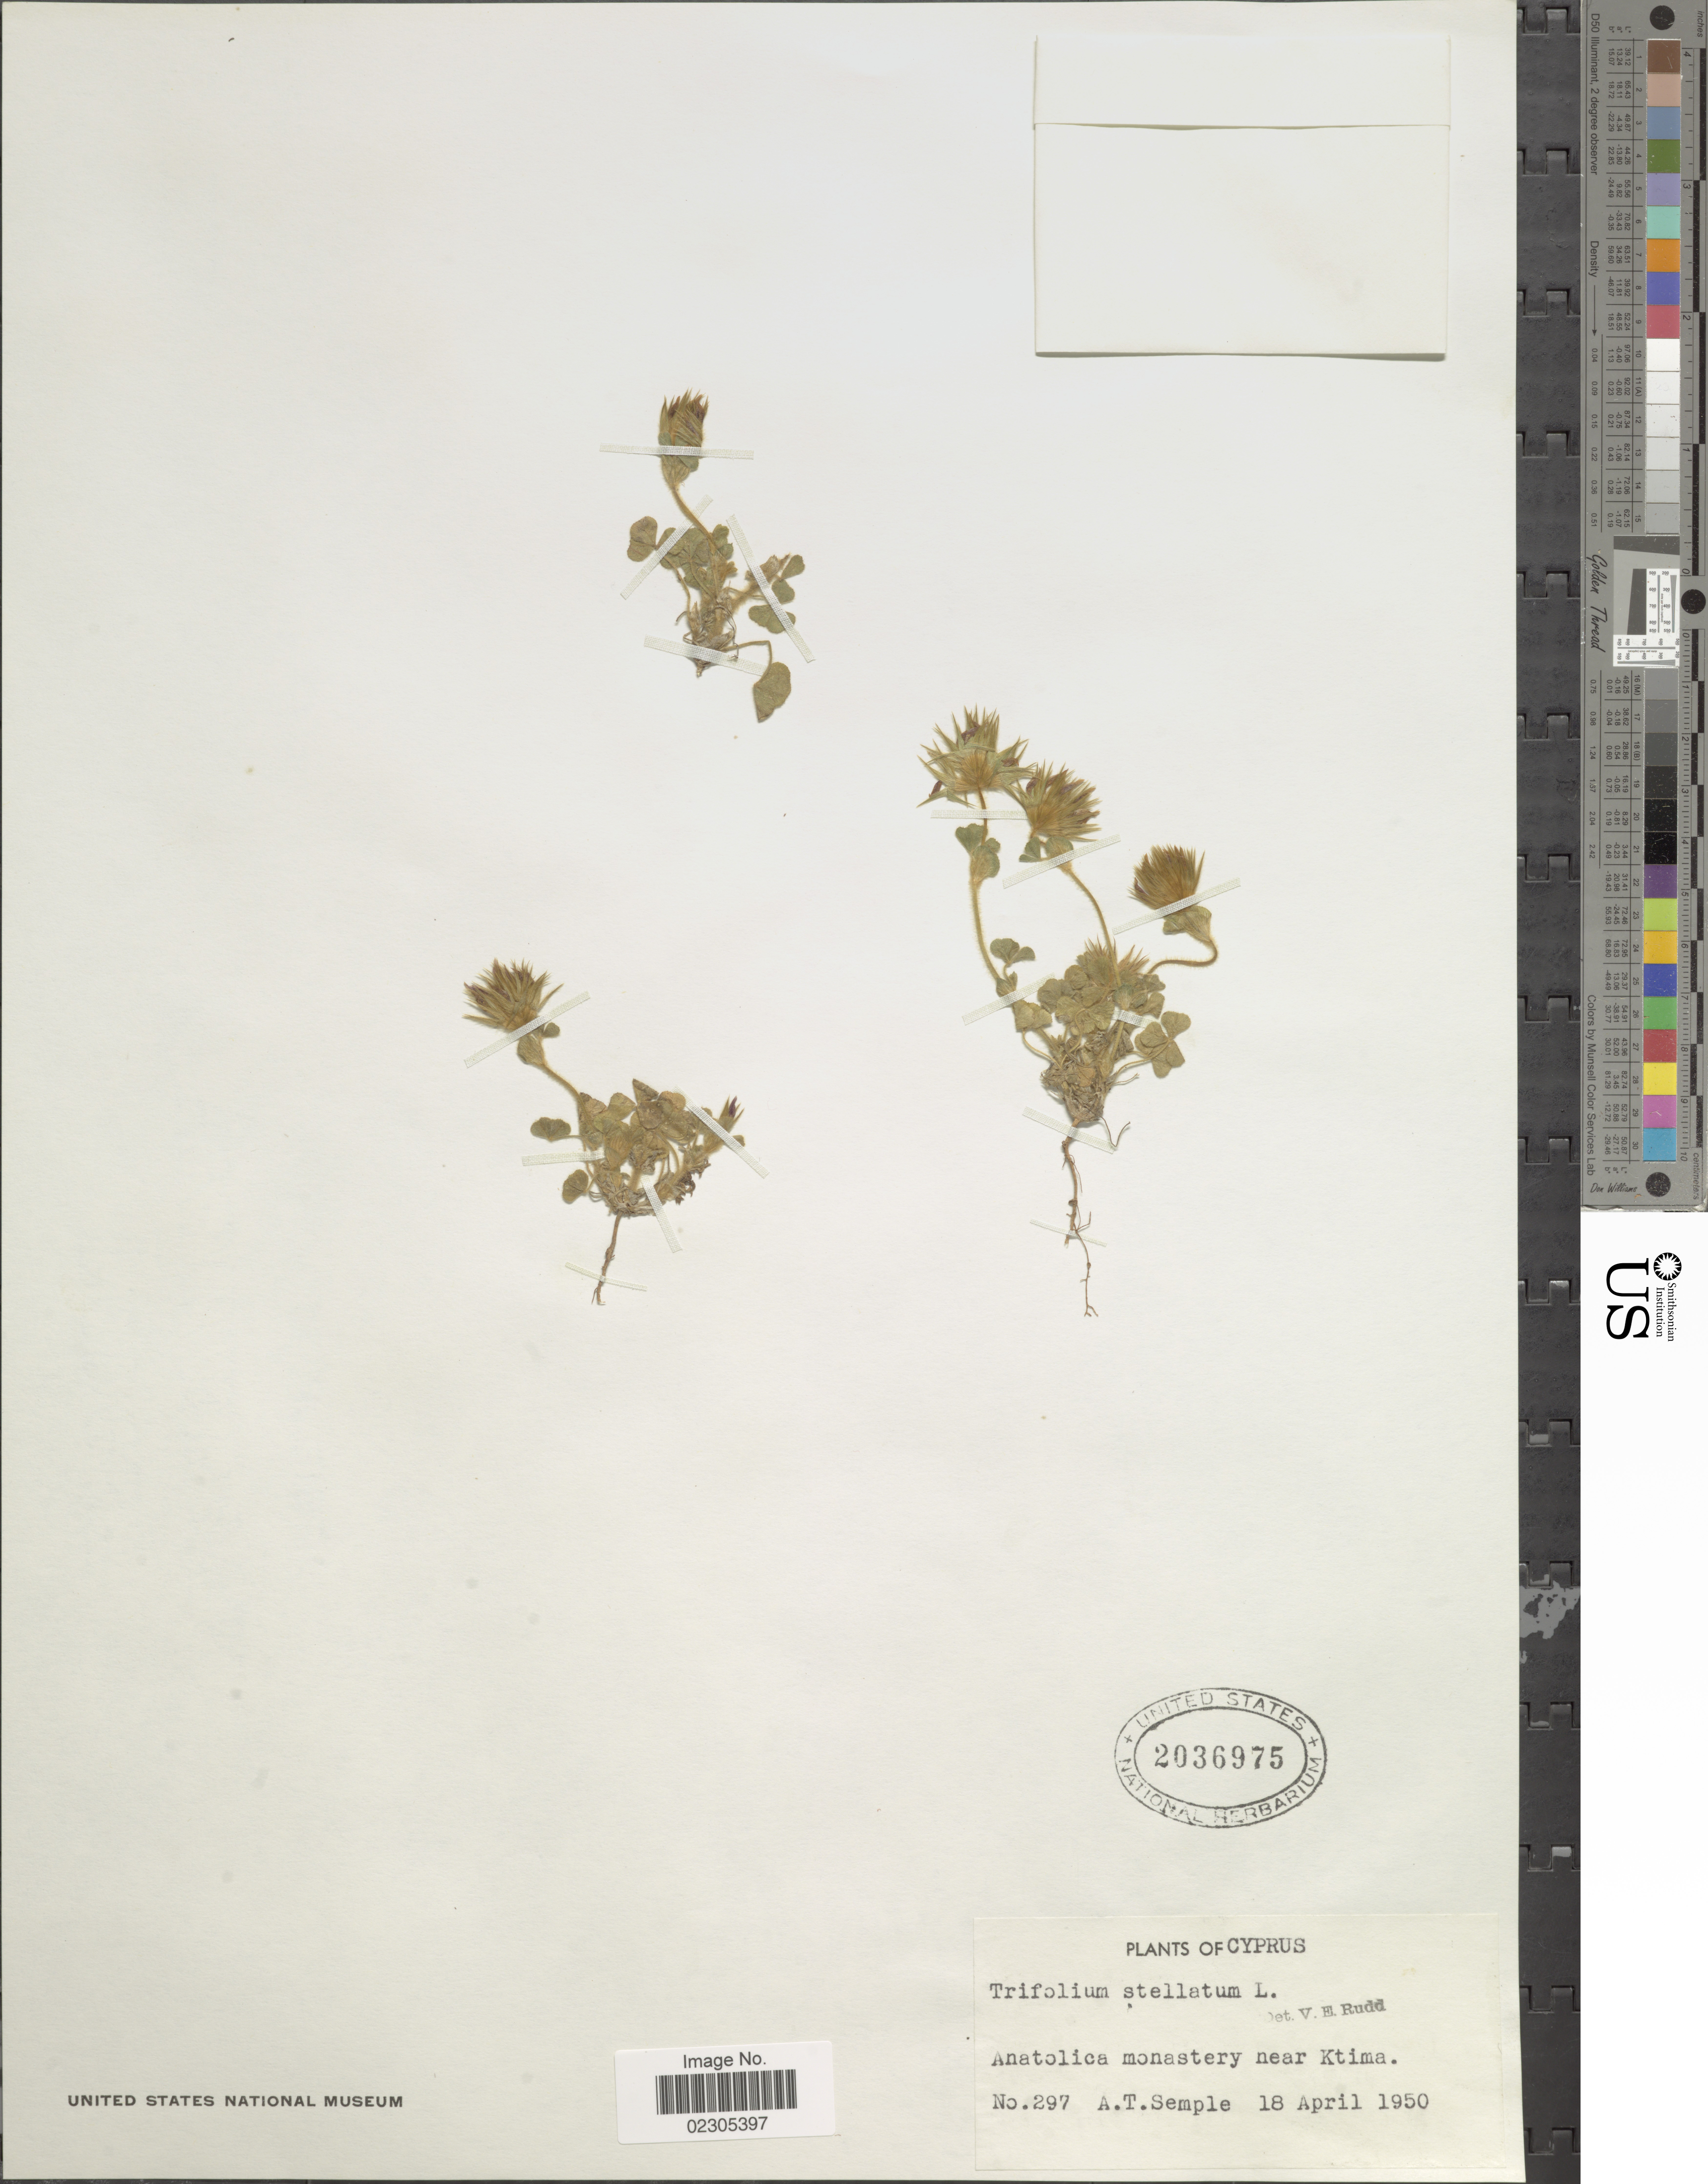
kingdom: Plantae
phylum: Tracheophyta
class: Magnoliopsida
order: Fabales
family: Fabaceae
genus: Trifolium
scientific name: Trifolium stellatum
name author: L.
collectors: A. Semple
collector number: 297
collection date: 1950-04-18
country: Cyprus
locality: Anatolica monastery near Ktima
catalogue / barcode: US 2036975